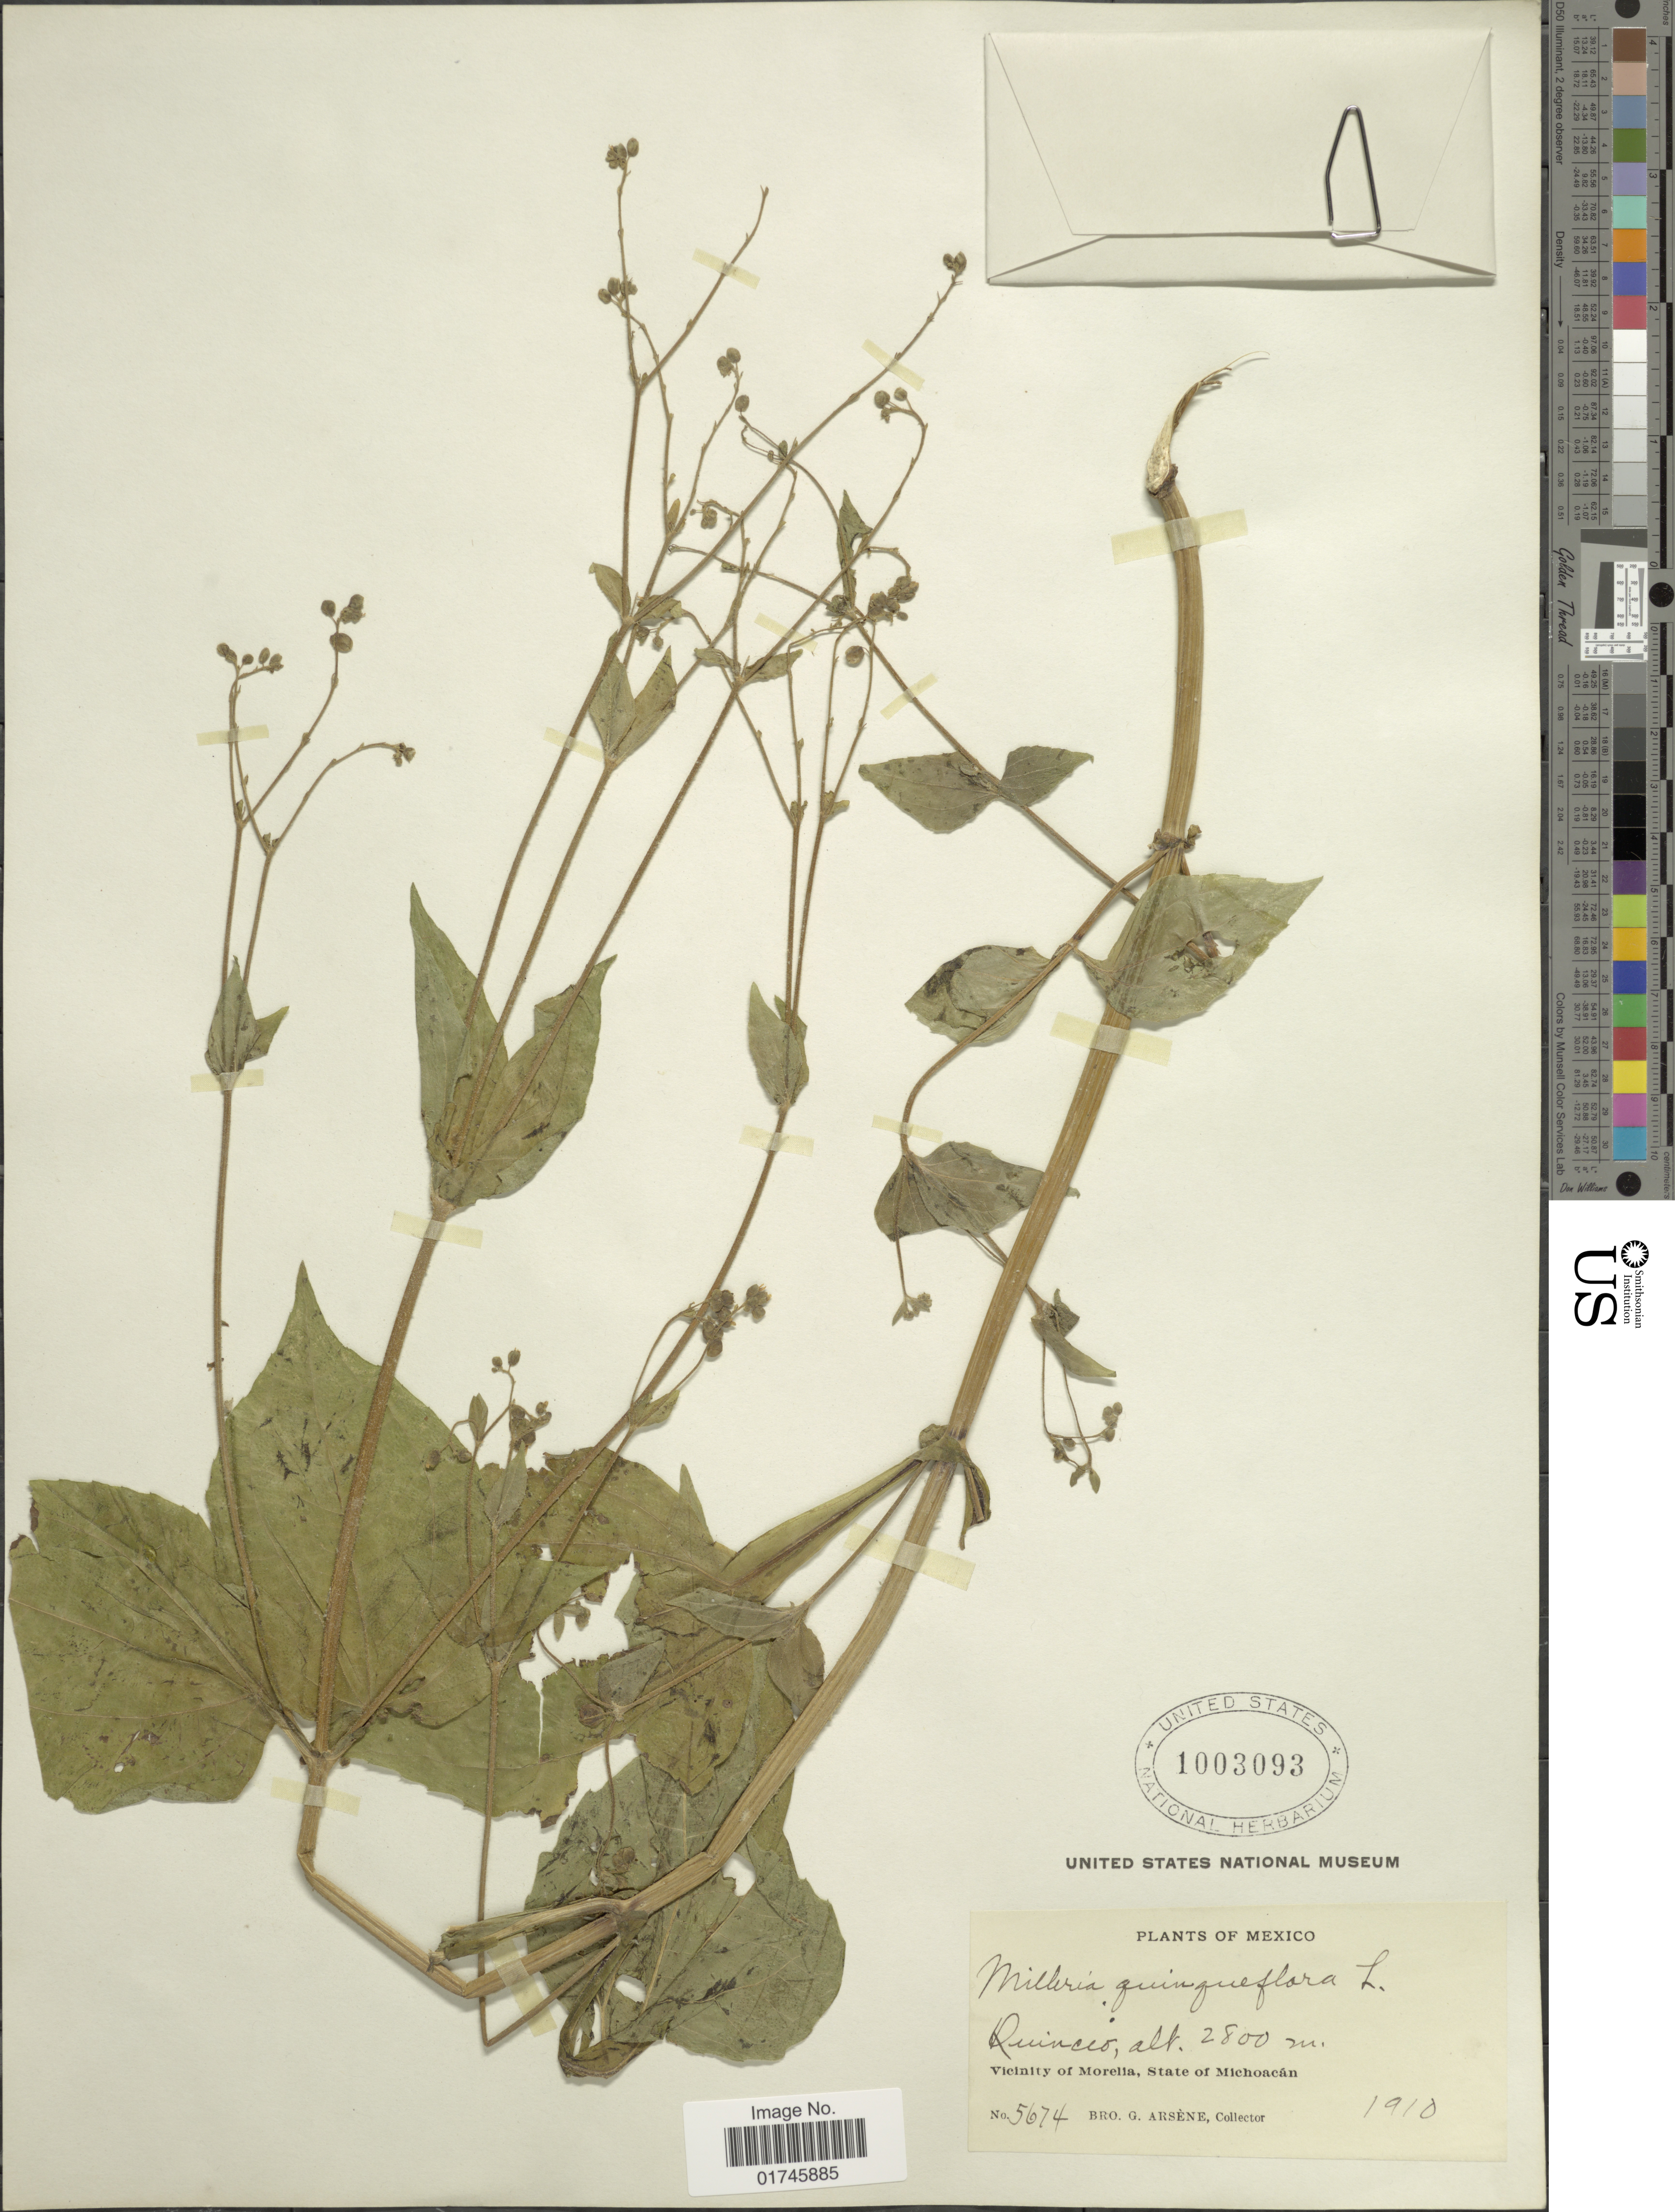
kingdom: Plantae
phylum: Tracheophyta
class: Magnoliopsida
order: Asterales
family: Asteraceae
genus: Milleria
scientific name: Milleria quinqueflora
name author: L.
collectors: Bro. G. Arsène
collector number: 5674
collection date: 1910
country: Mexico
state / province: Michoacán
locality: Quinceo. Vicinity of Morelia, State of Michoacan.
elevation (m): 2800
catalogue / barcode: US 1003093